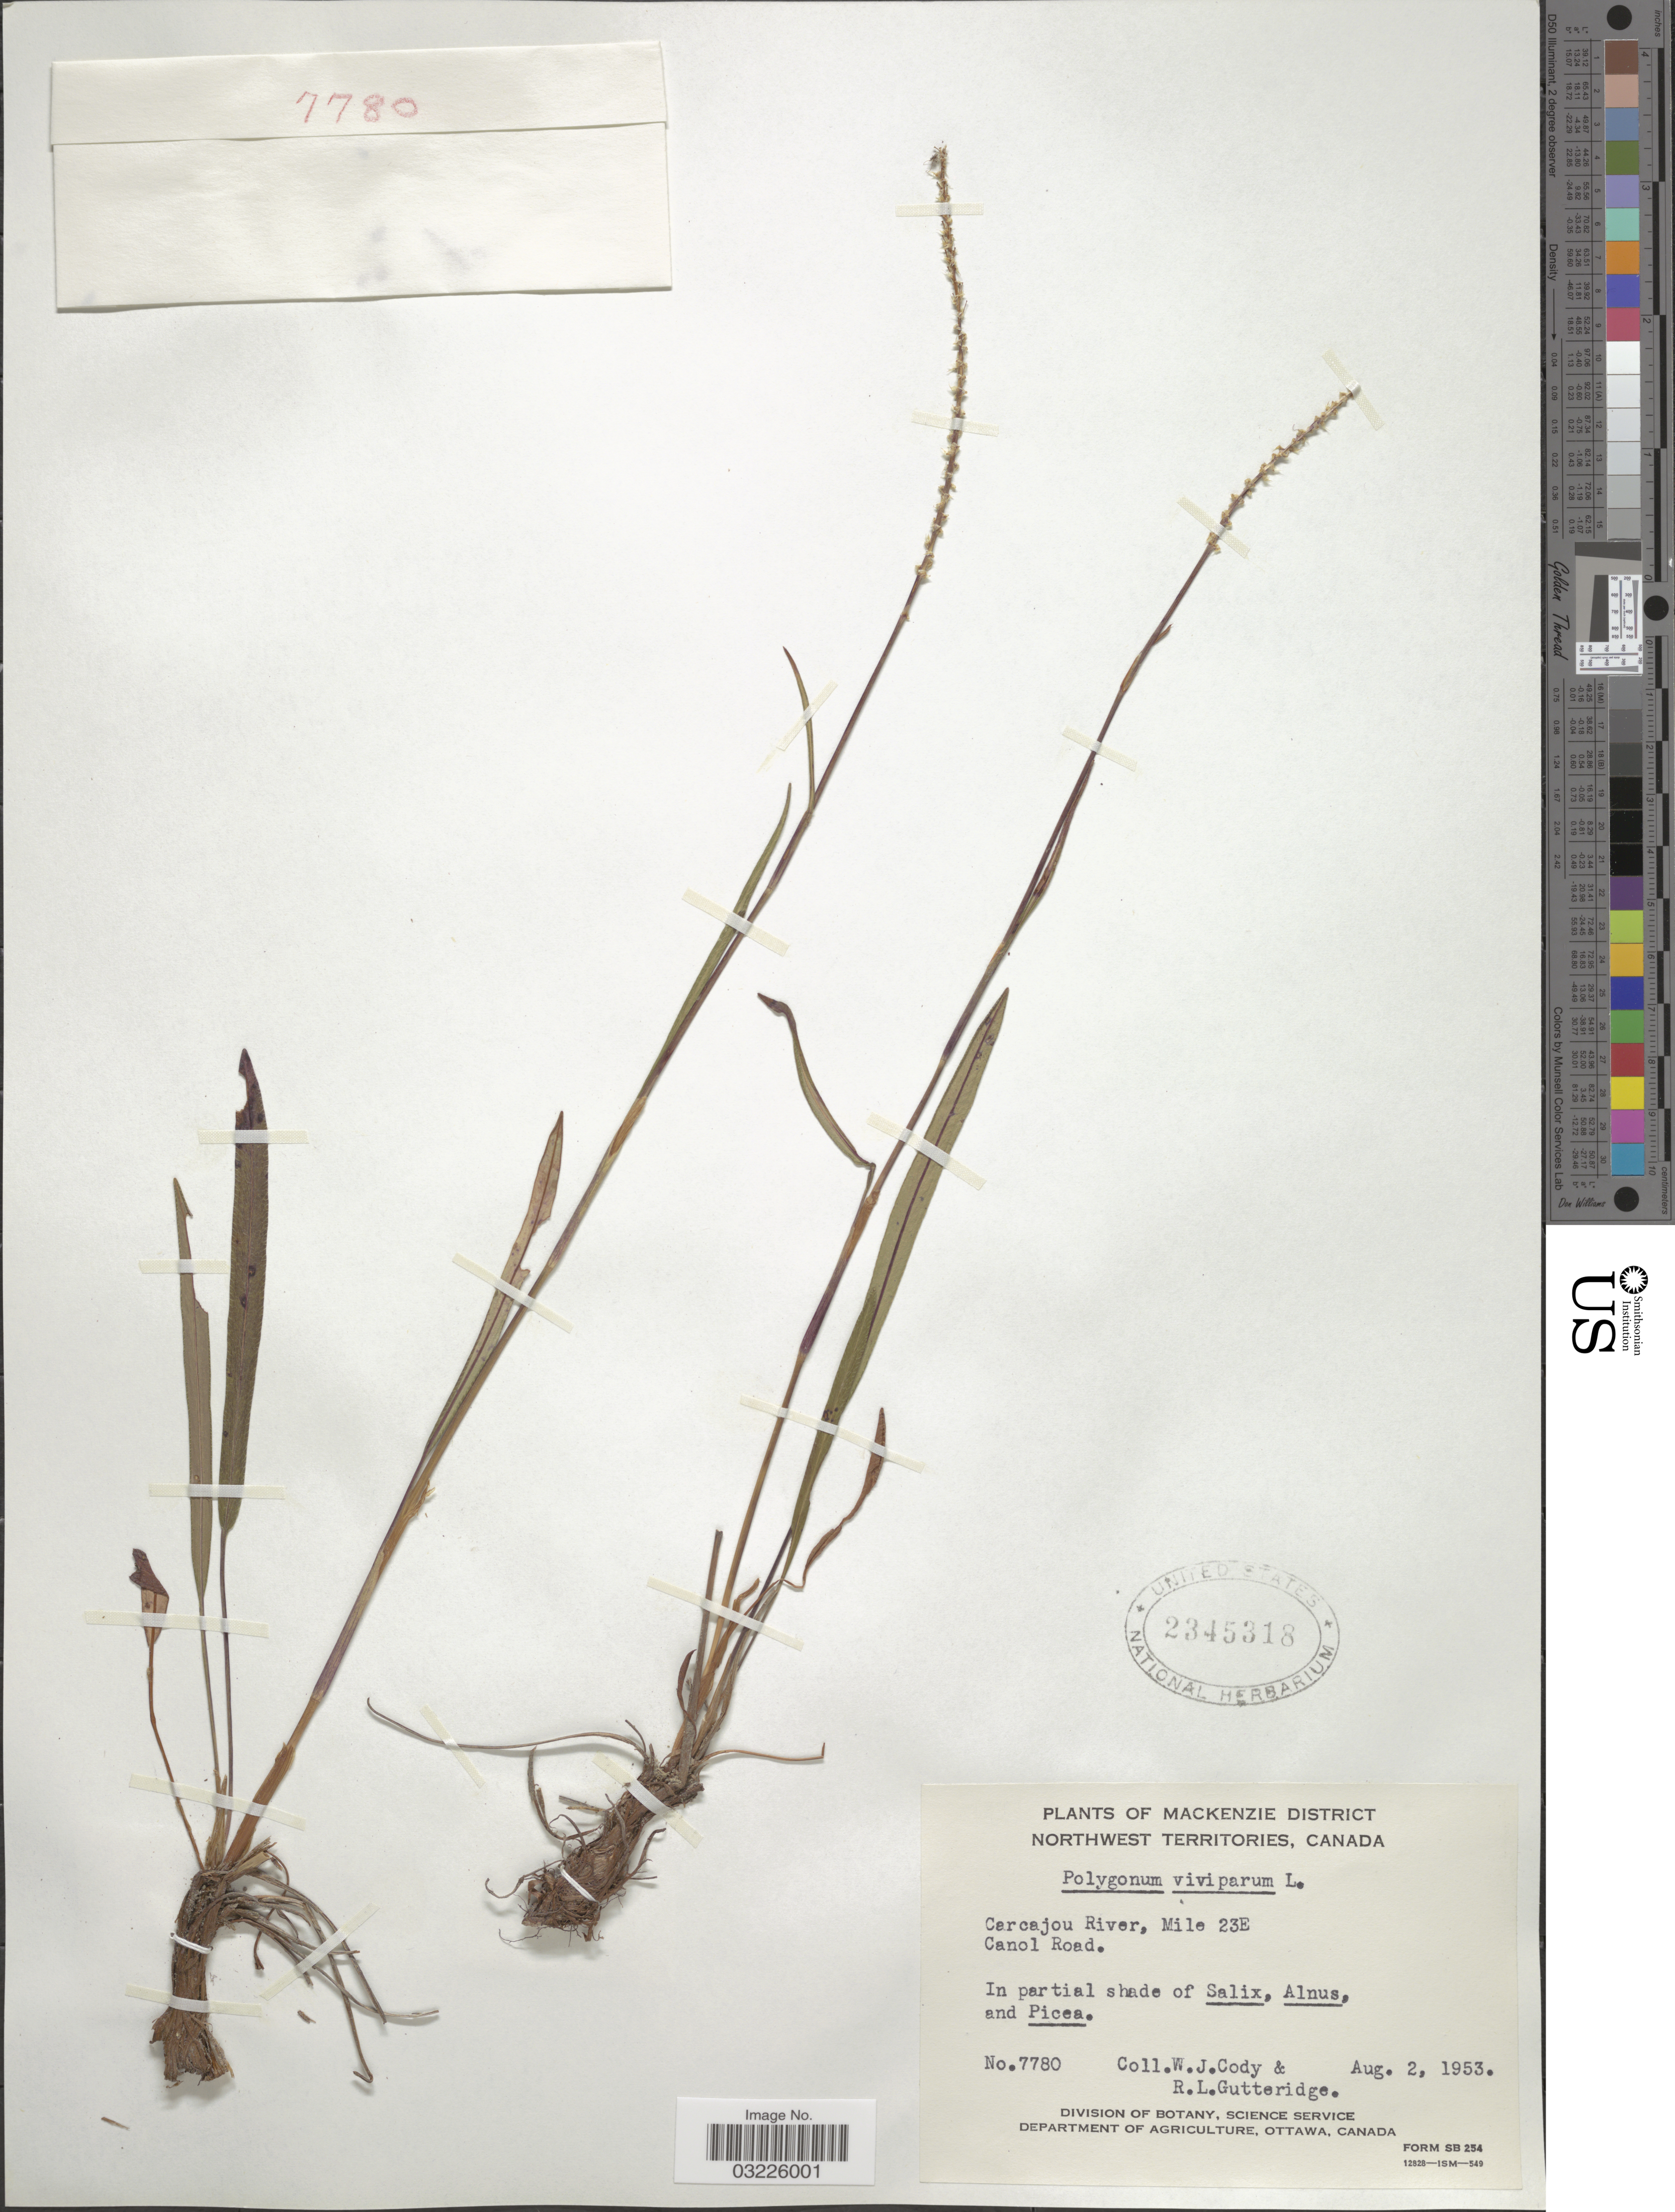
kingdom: Plantae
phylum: Tracheophyta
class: Magnoliopsida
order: Caryophyllales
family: Polygonaceae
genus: Bistorta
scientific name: Bistorta vivipara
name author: (L.) Delarbre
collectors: W. Cody & R. Gutteridge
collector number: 7780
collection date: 1953-08-02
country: Canada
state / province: Northwest Territories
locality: Mackenzie District. Carcajou River, Mile 23E. Canol Road.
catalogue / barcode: US 2345318